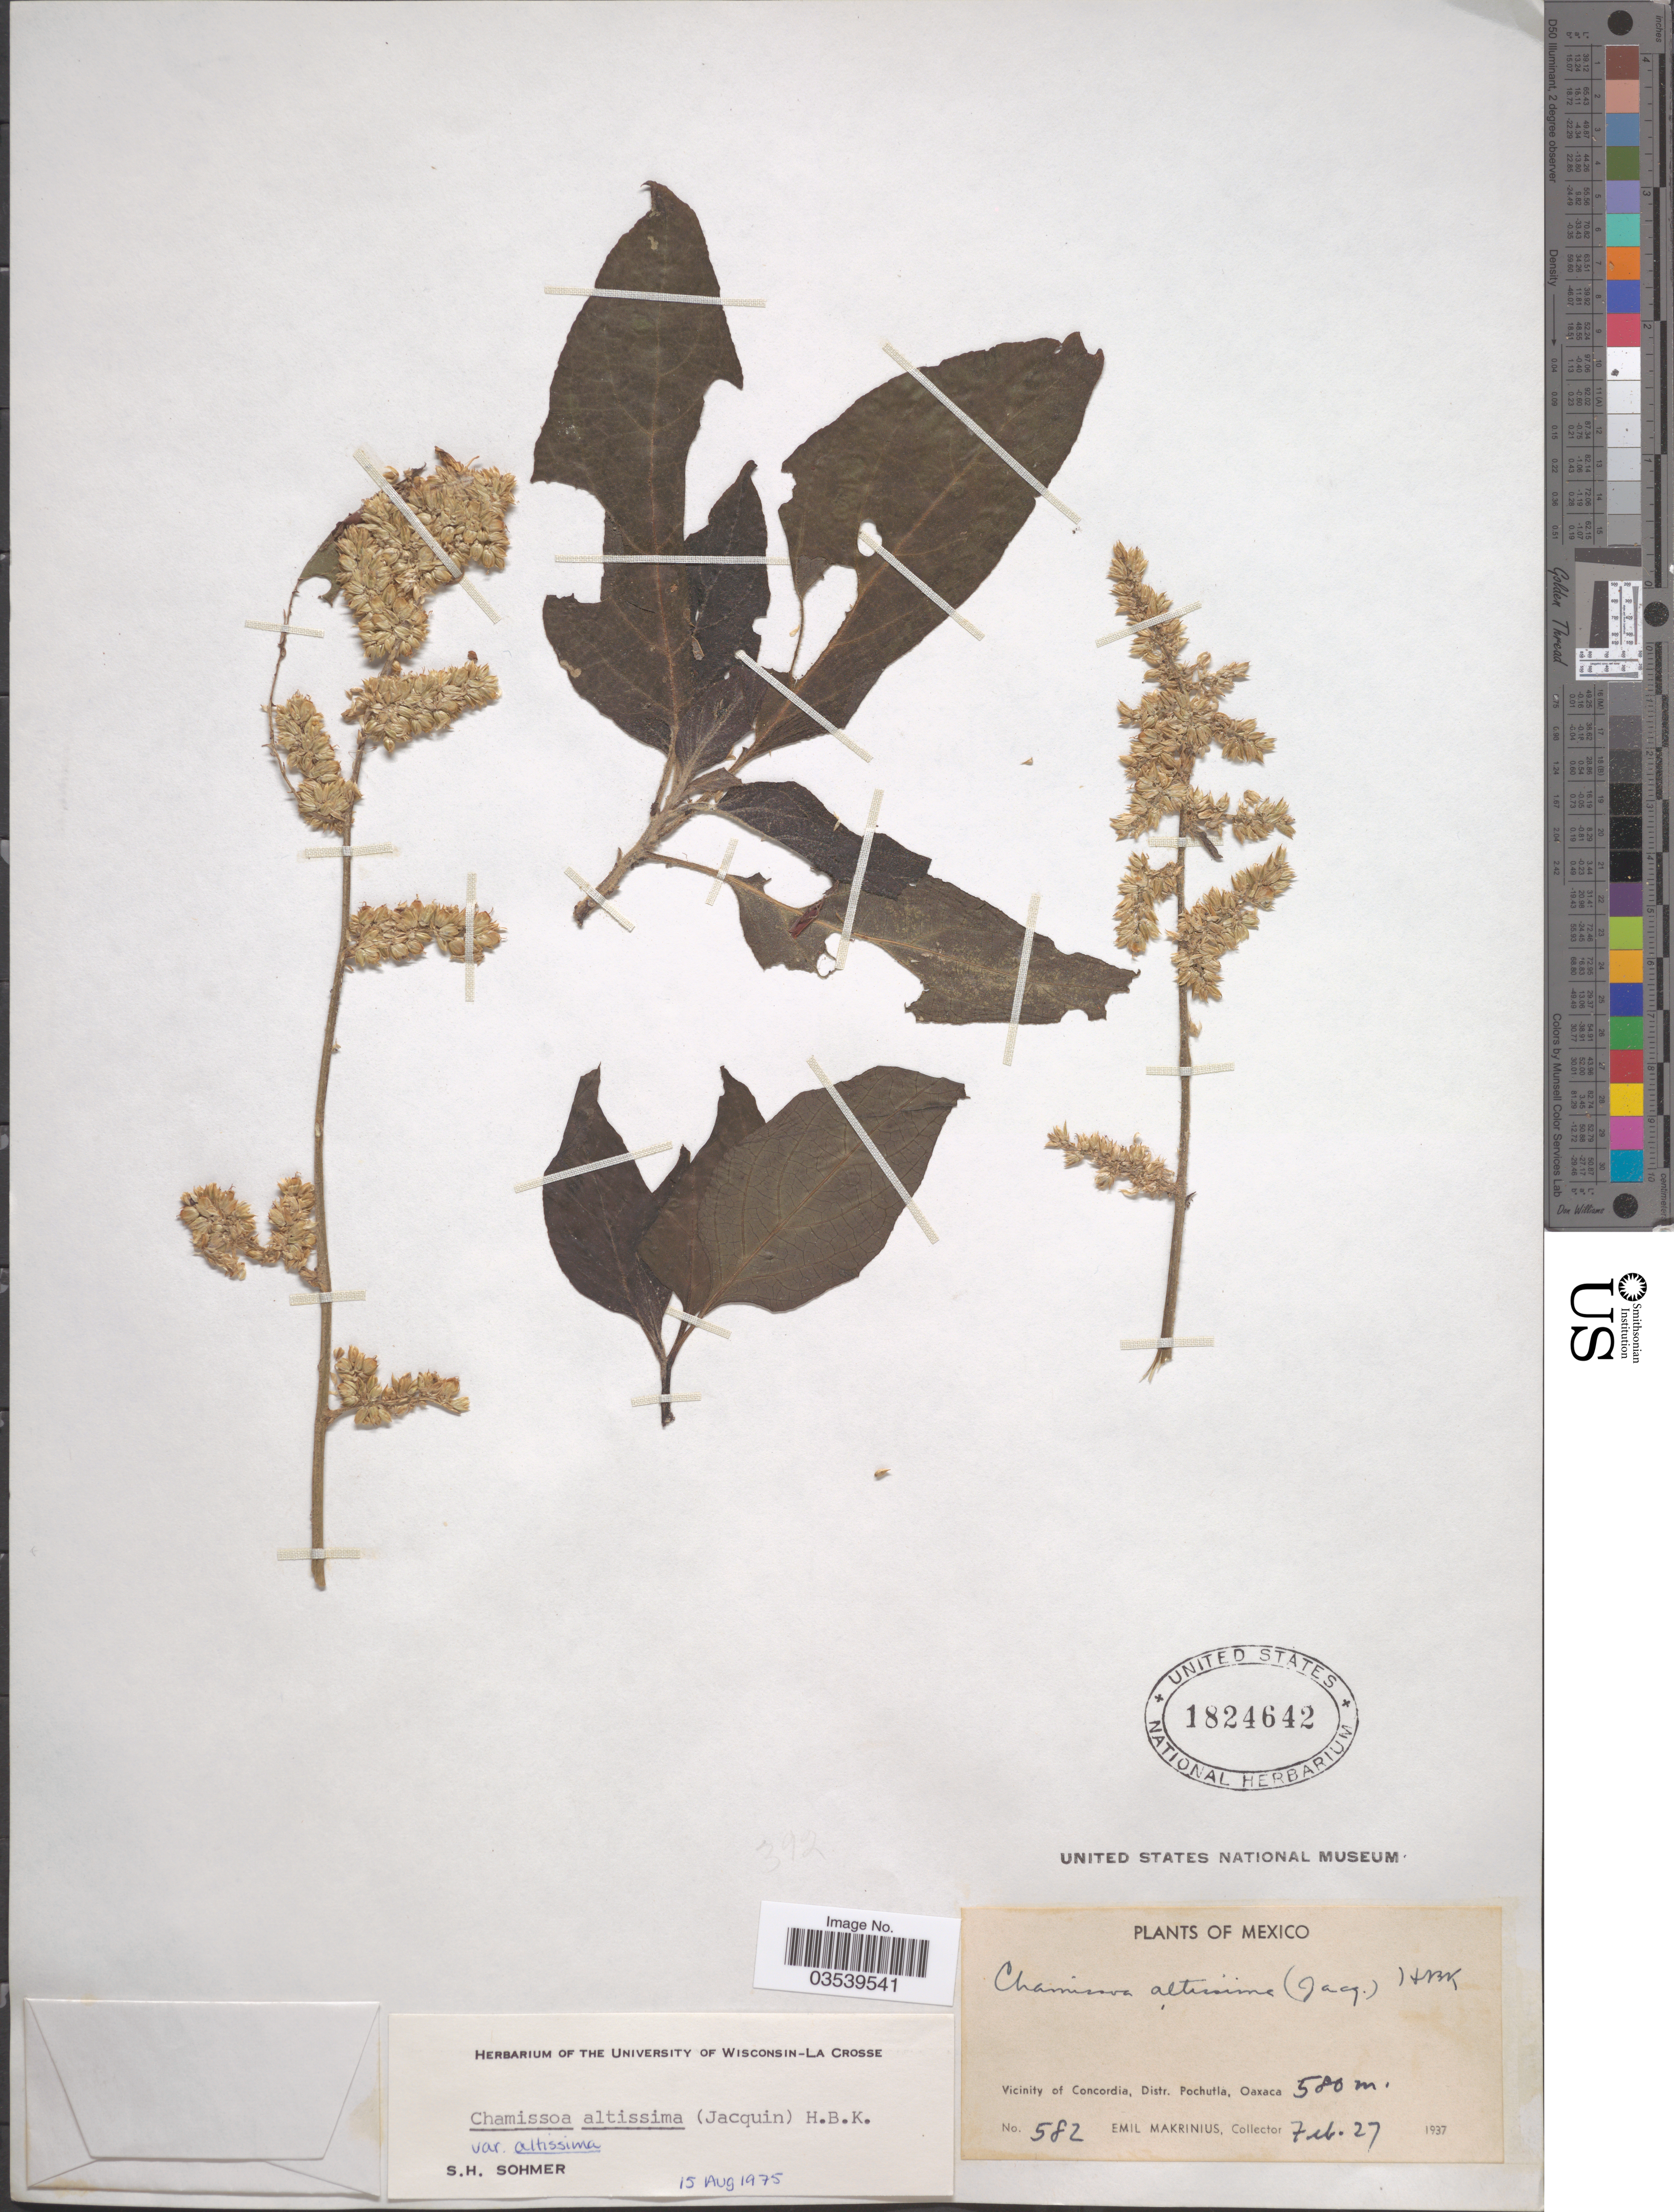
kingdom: Plantae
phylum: Tracheophyta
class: Magnoliopsida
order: Caryophyllales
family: Amaranthaceae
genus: Chamissoa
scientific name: Chamissoa altissima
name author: (Jacq.) Kunth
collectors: E. Makrinius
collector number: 582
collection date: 1937-02-27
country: Mexico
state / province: Oaxaca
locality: Vicinity of Concordia, Distr. Pochutla.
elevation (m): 580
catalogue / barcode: US 1824642